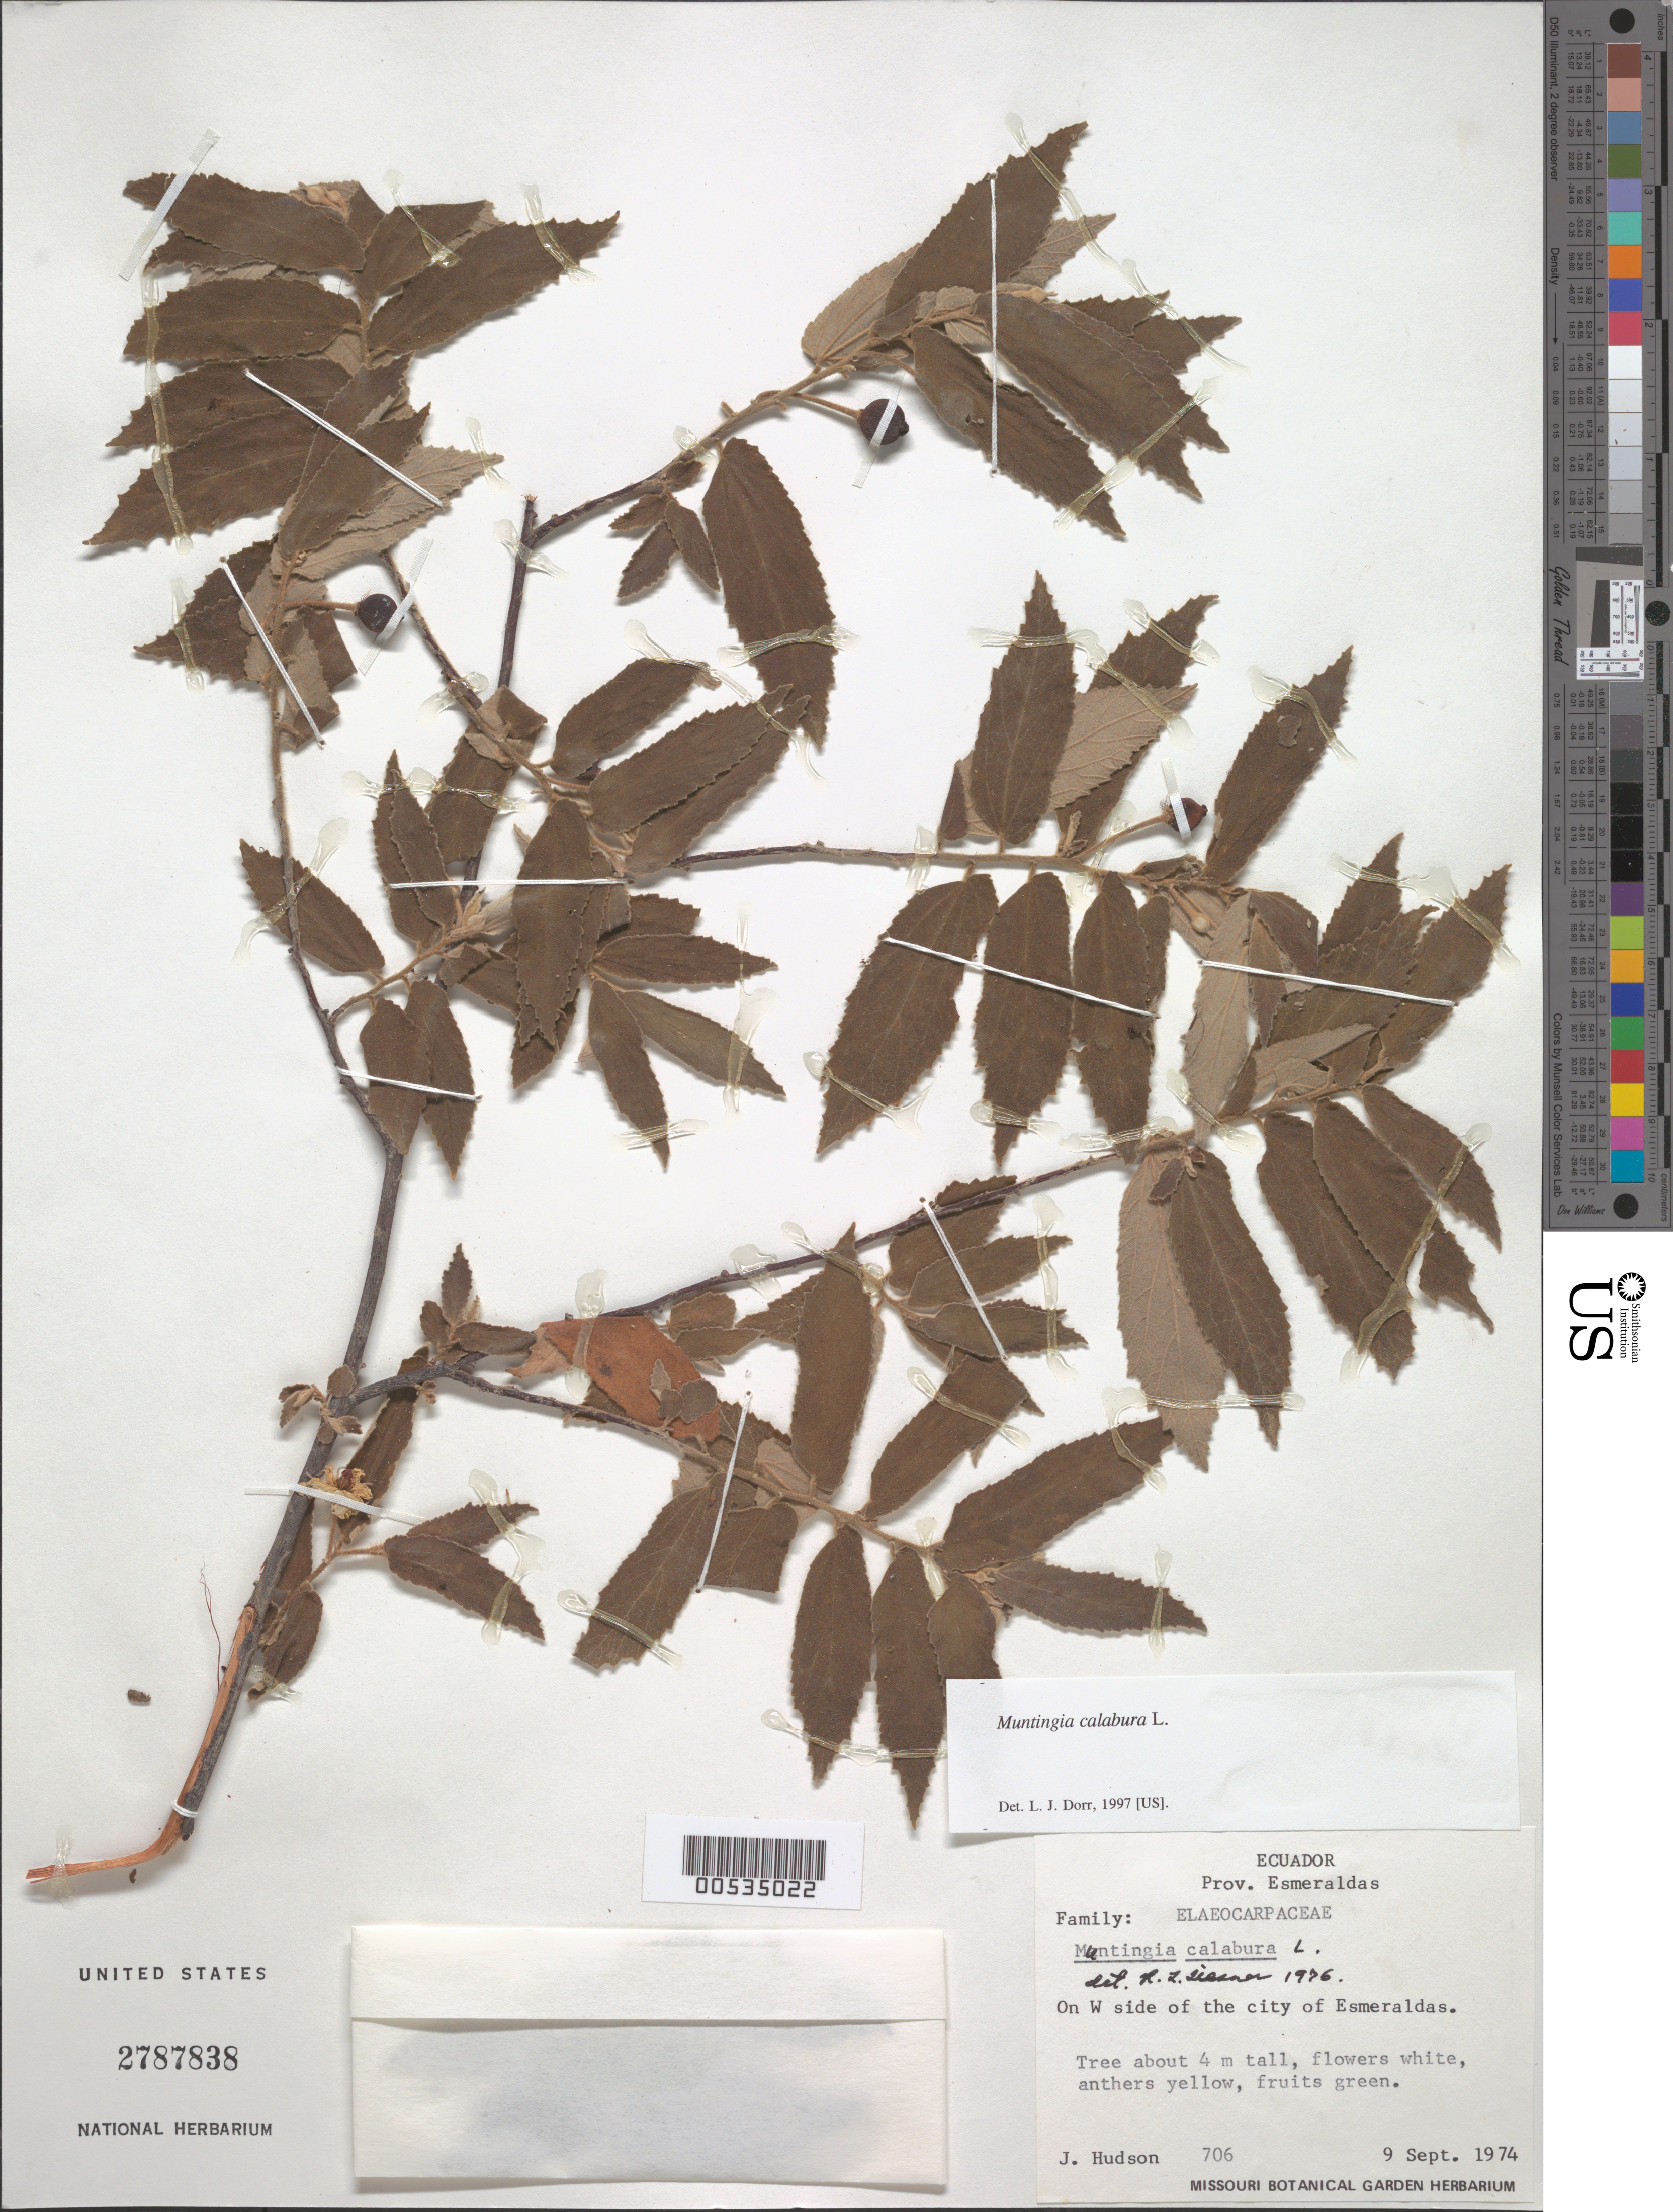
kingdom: Plantae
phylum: Tracheophyta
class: Magnoliopsida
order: Malvales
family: Muntingiaceae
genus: Muntingia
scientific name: Muntingia calabura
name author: L.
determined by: Liesner, R. L.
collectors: J. Hudson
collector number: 706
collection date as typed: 09 Sep 1974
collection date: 1974-09-09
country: Ecuador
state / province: Esmeraldas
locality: On W side of the city of Esmeraldas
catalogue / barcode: US 2787838